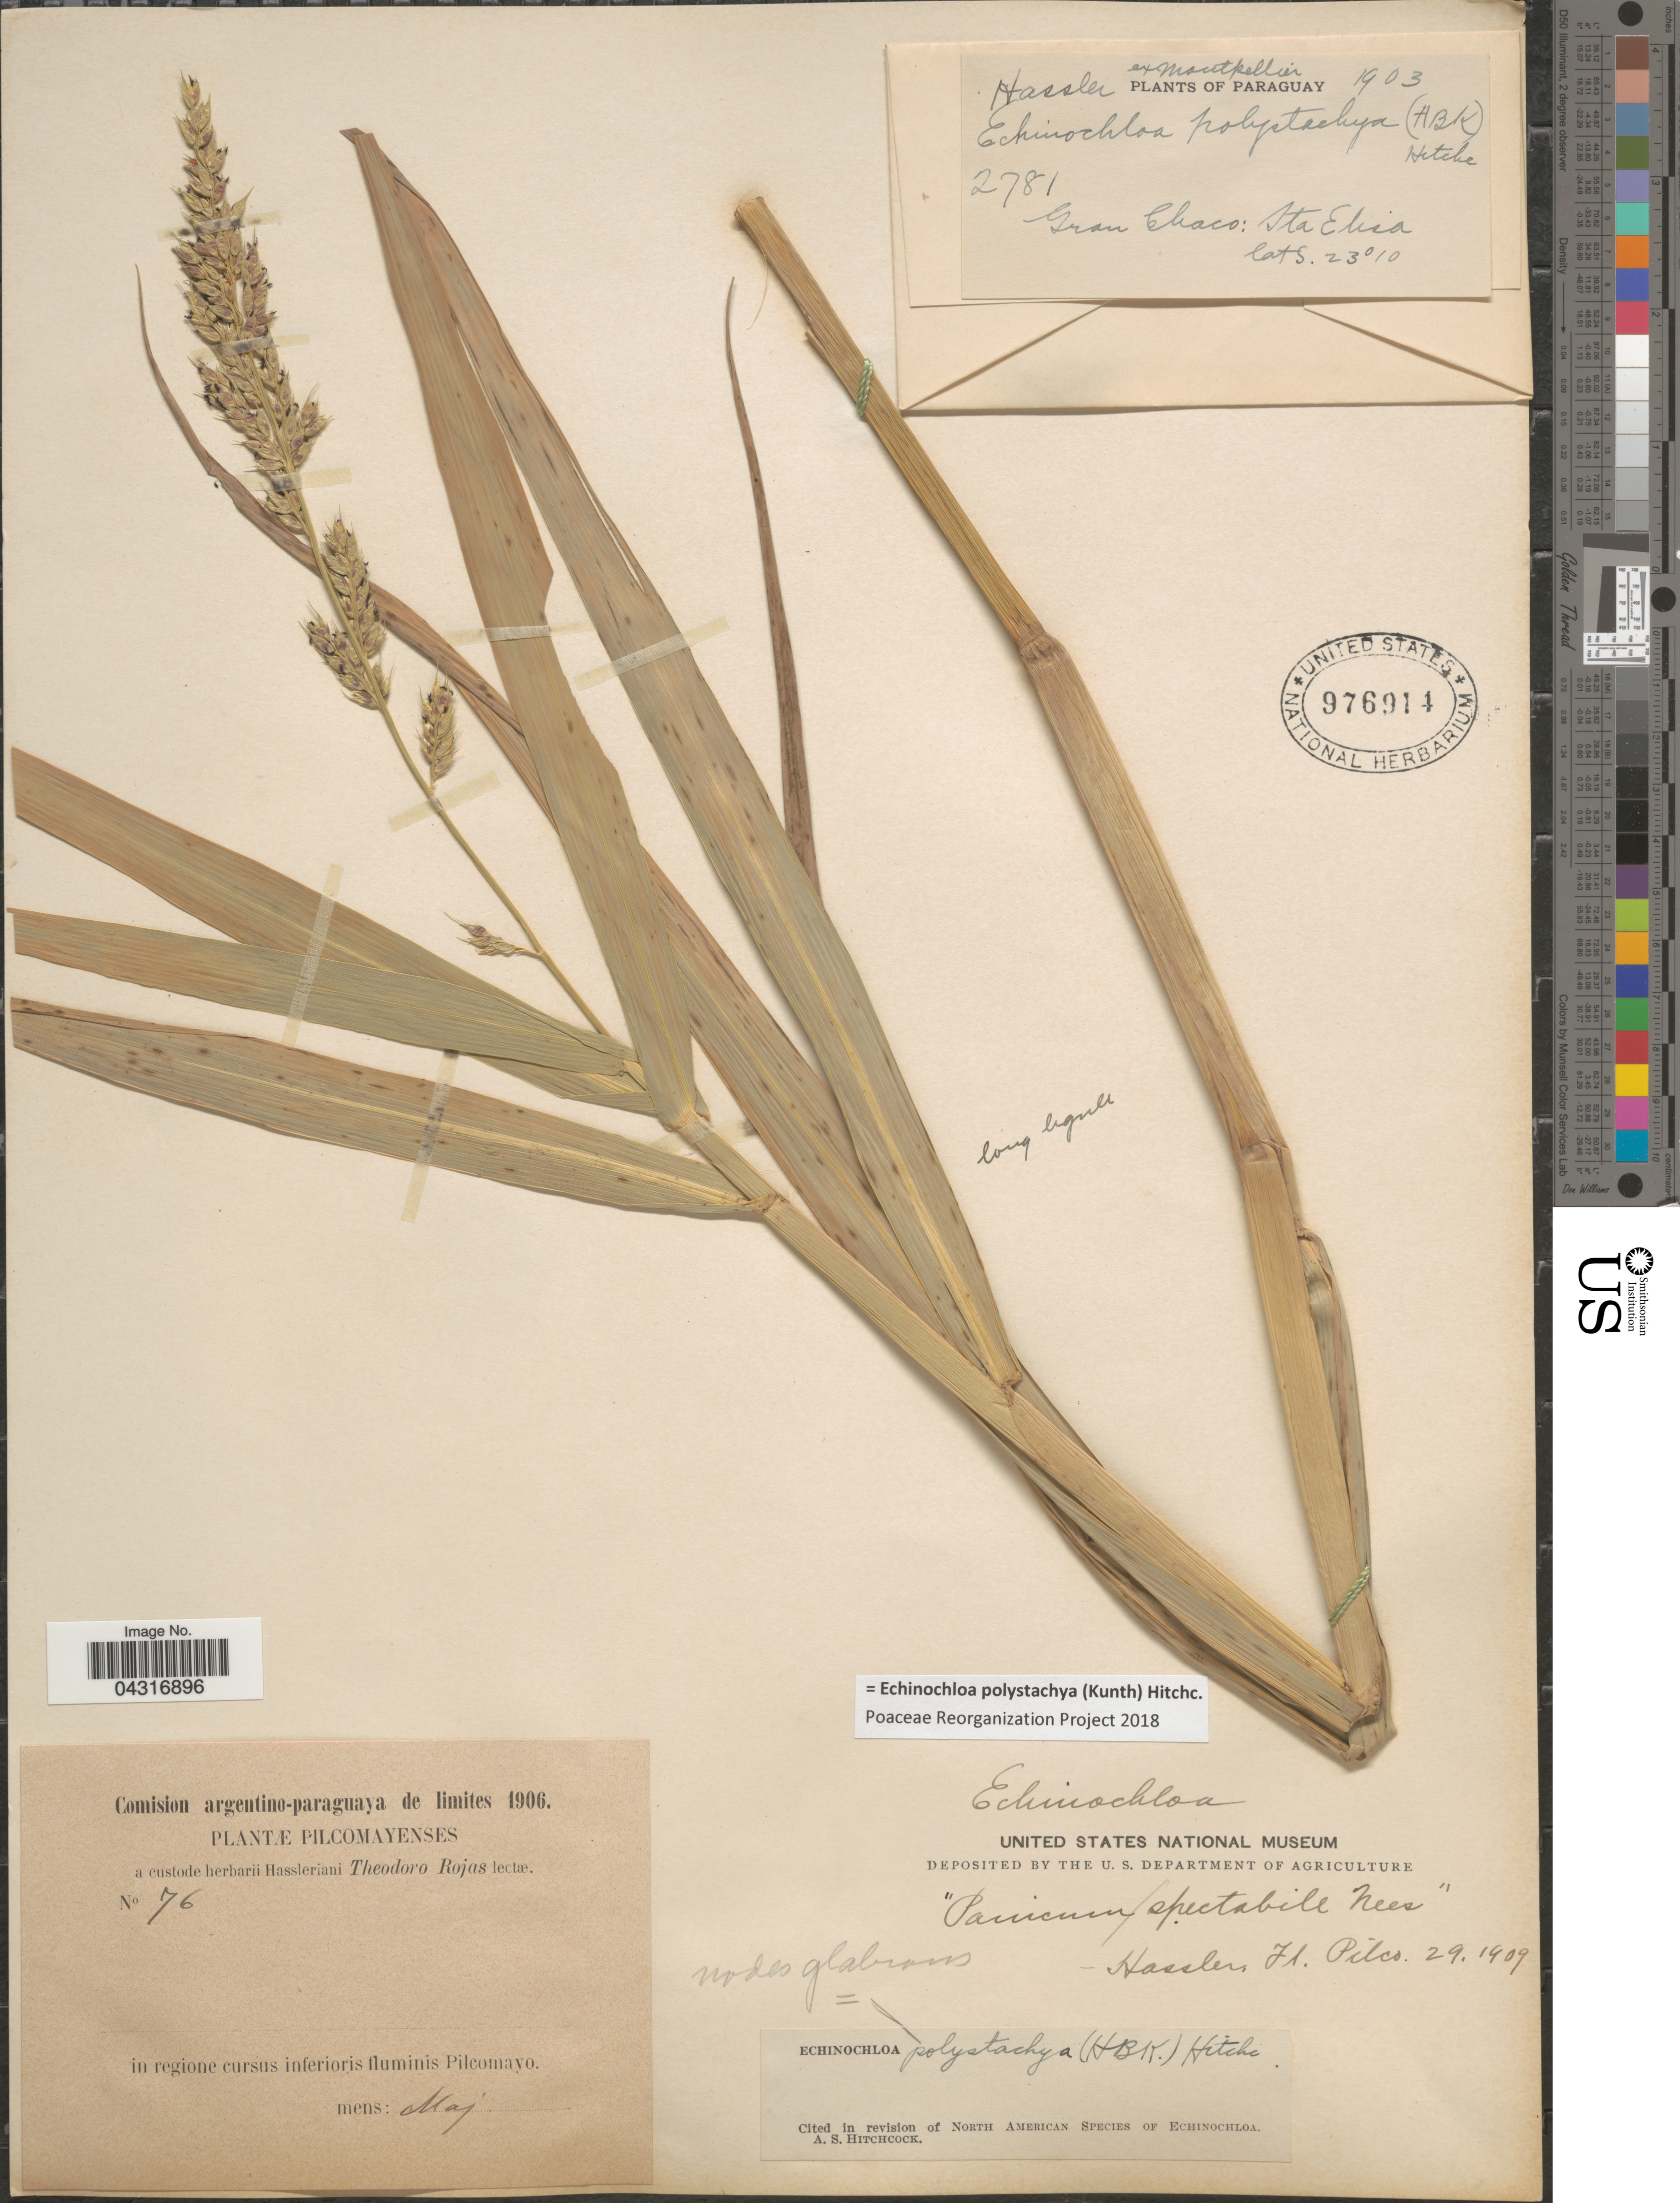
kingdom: Plantae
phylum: Tracheophyta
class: Liliopsida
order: Poales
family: Poaceae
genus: Echinochloa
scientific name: Echinochloa polystachya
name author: (Kunth) Hitchc.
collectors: Hassler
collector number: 2781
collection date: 1903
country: Paraguay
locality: Gran Chaco: Sta Elisa.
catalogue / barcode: US 976914-2